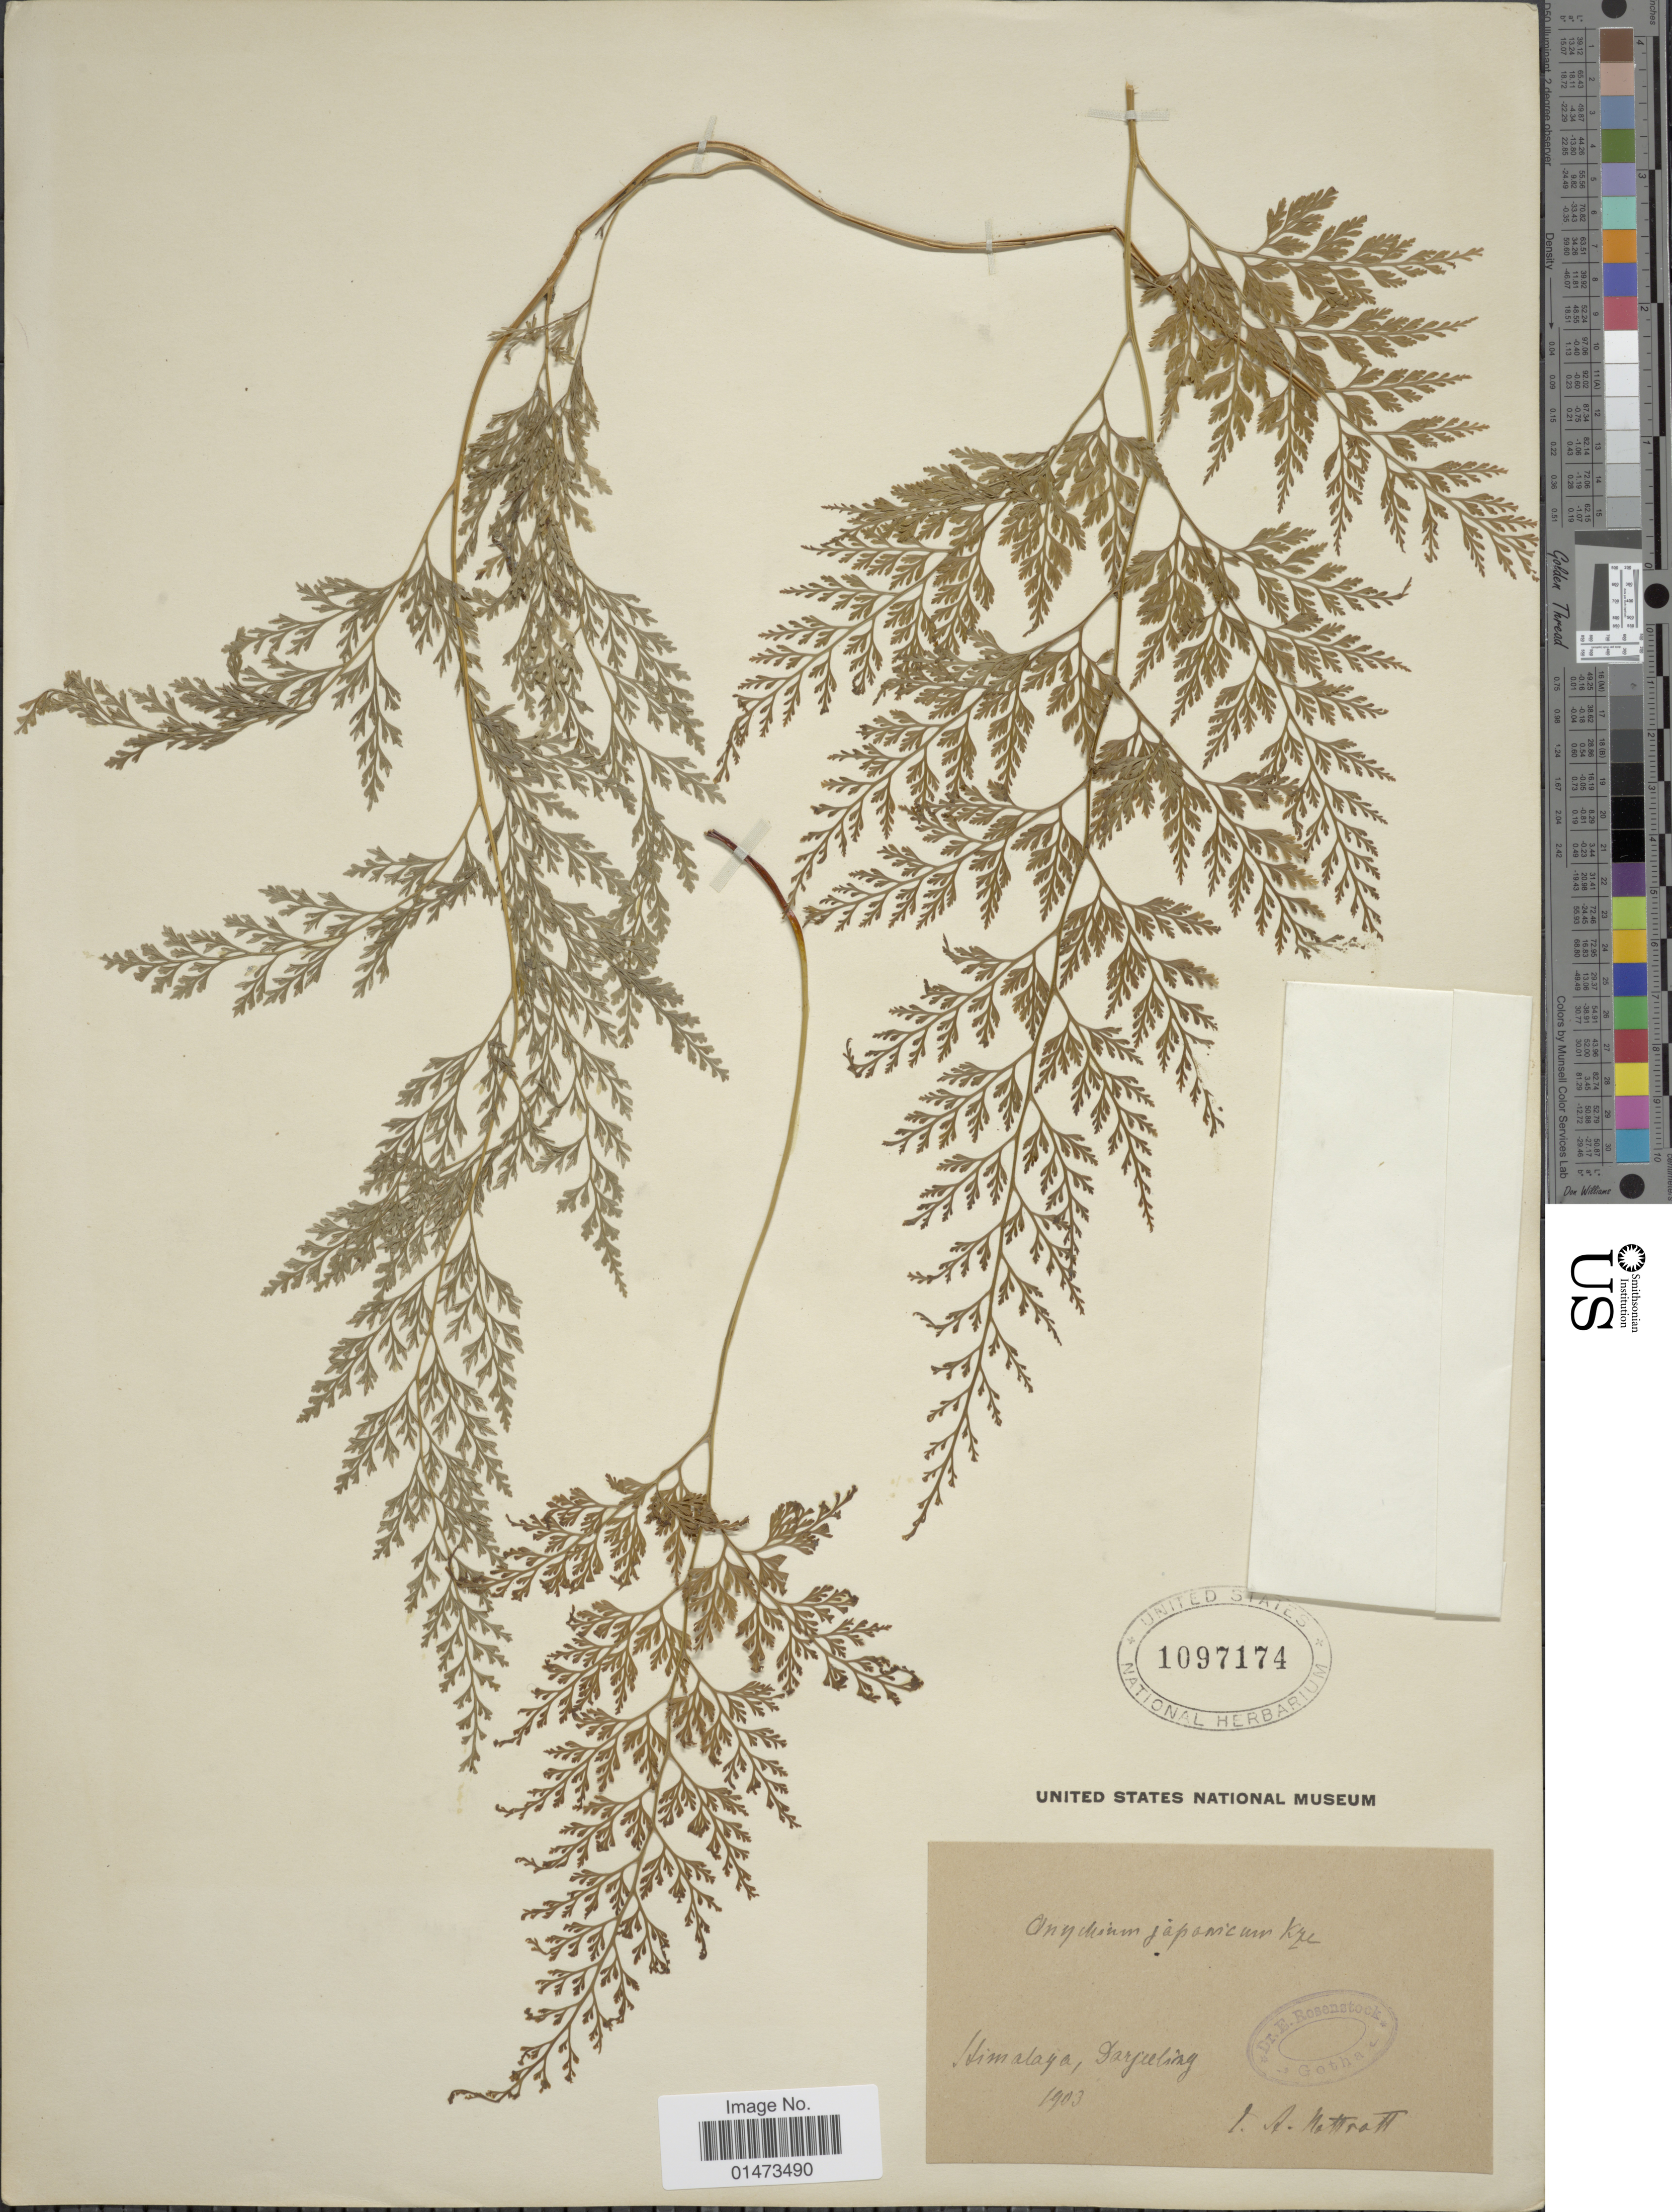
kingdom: Plantae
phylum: Tracheophyta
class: Polypodiopsida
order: Polypodiales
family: Pteridaceae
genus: Onychium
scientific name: Onychium sp.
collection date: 1903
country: India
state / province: West Bengal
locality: Himalaya, Darjeeling.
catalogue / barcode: US 1097174